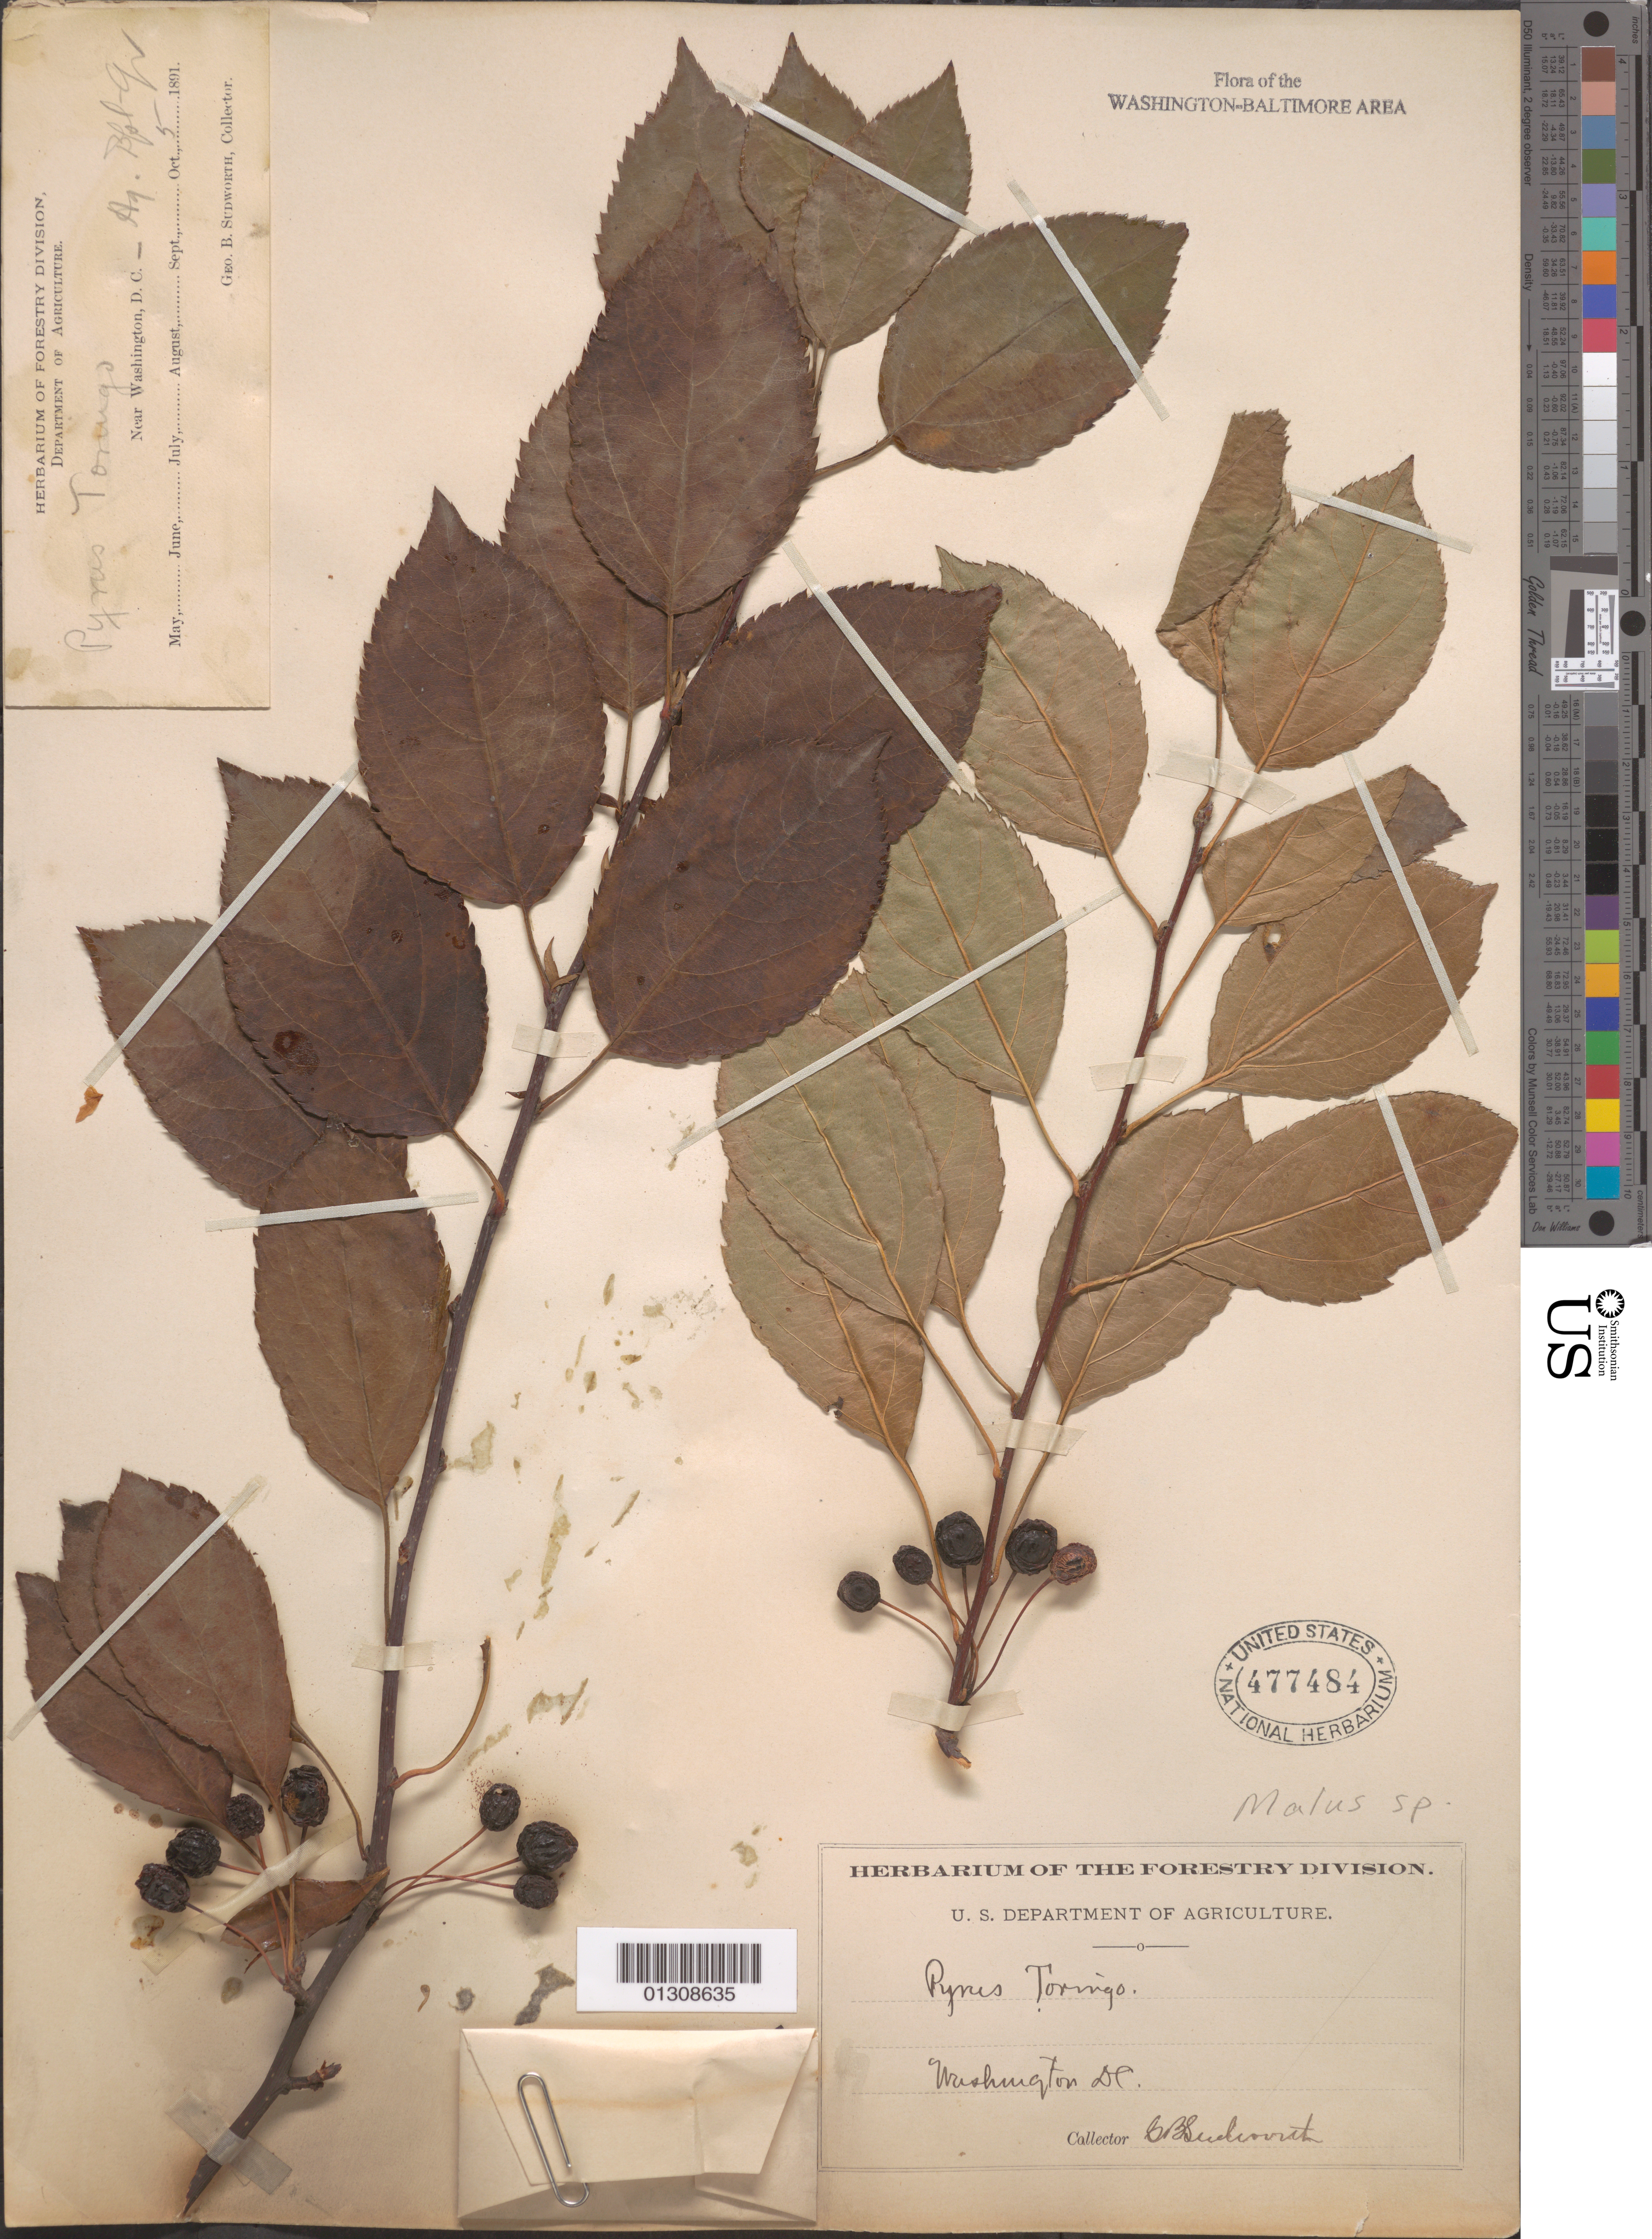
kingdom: Plantae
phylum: Tracheophyta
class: Magnoliopsida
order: Rosales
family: Rosaceae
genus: Malus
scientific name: Malus sp.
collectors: G. B. Sudworth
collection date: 1891-10-05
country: United States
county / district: District of Columbia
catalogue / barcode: US 477484